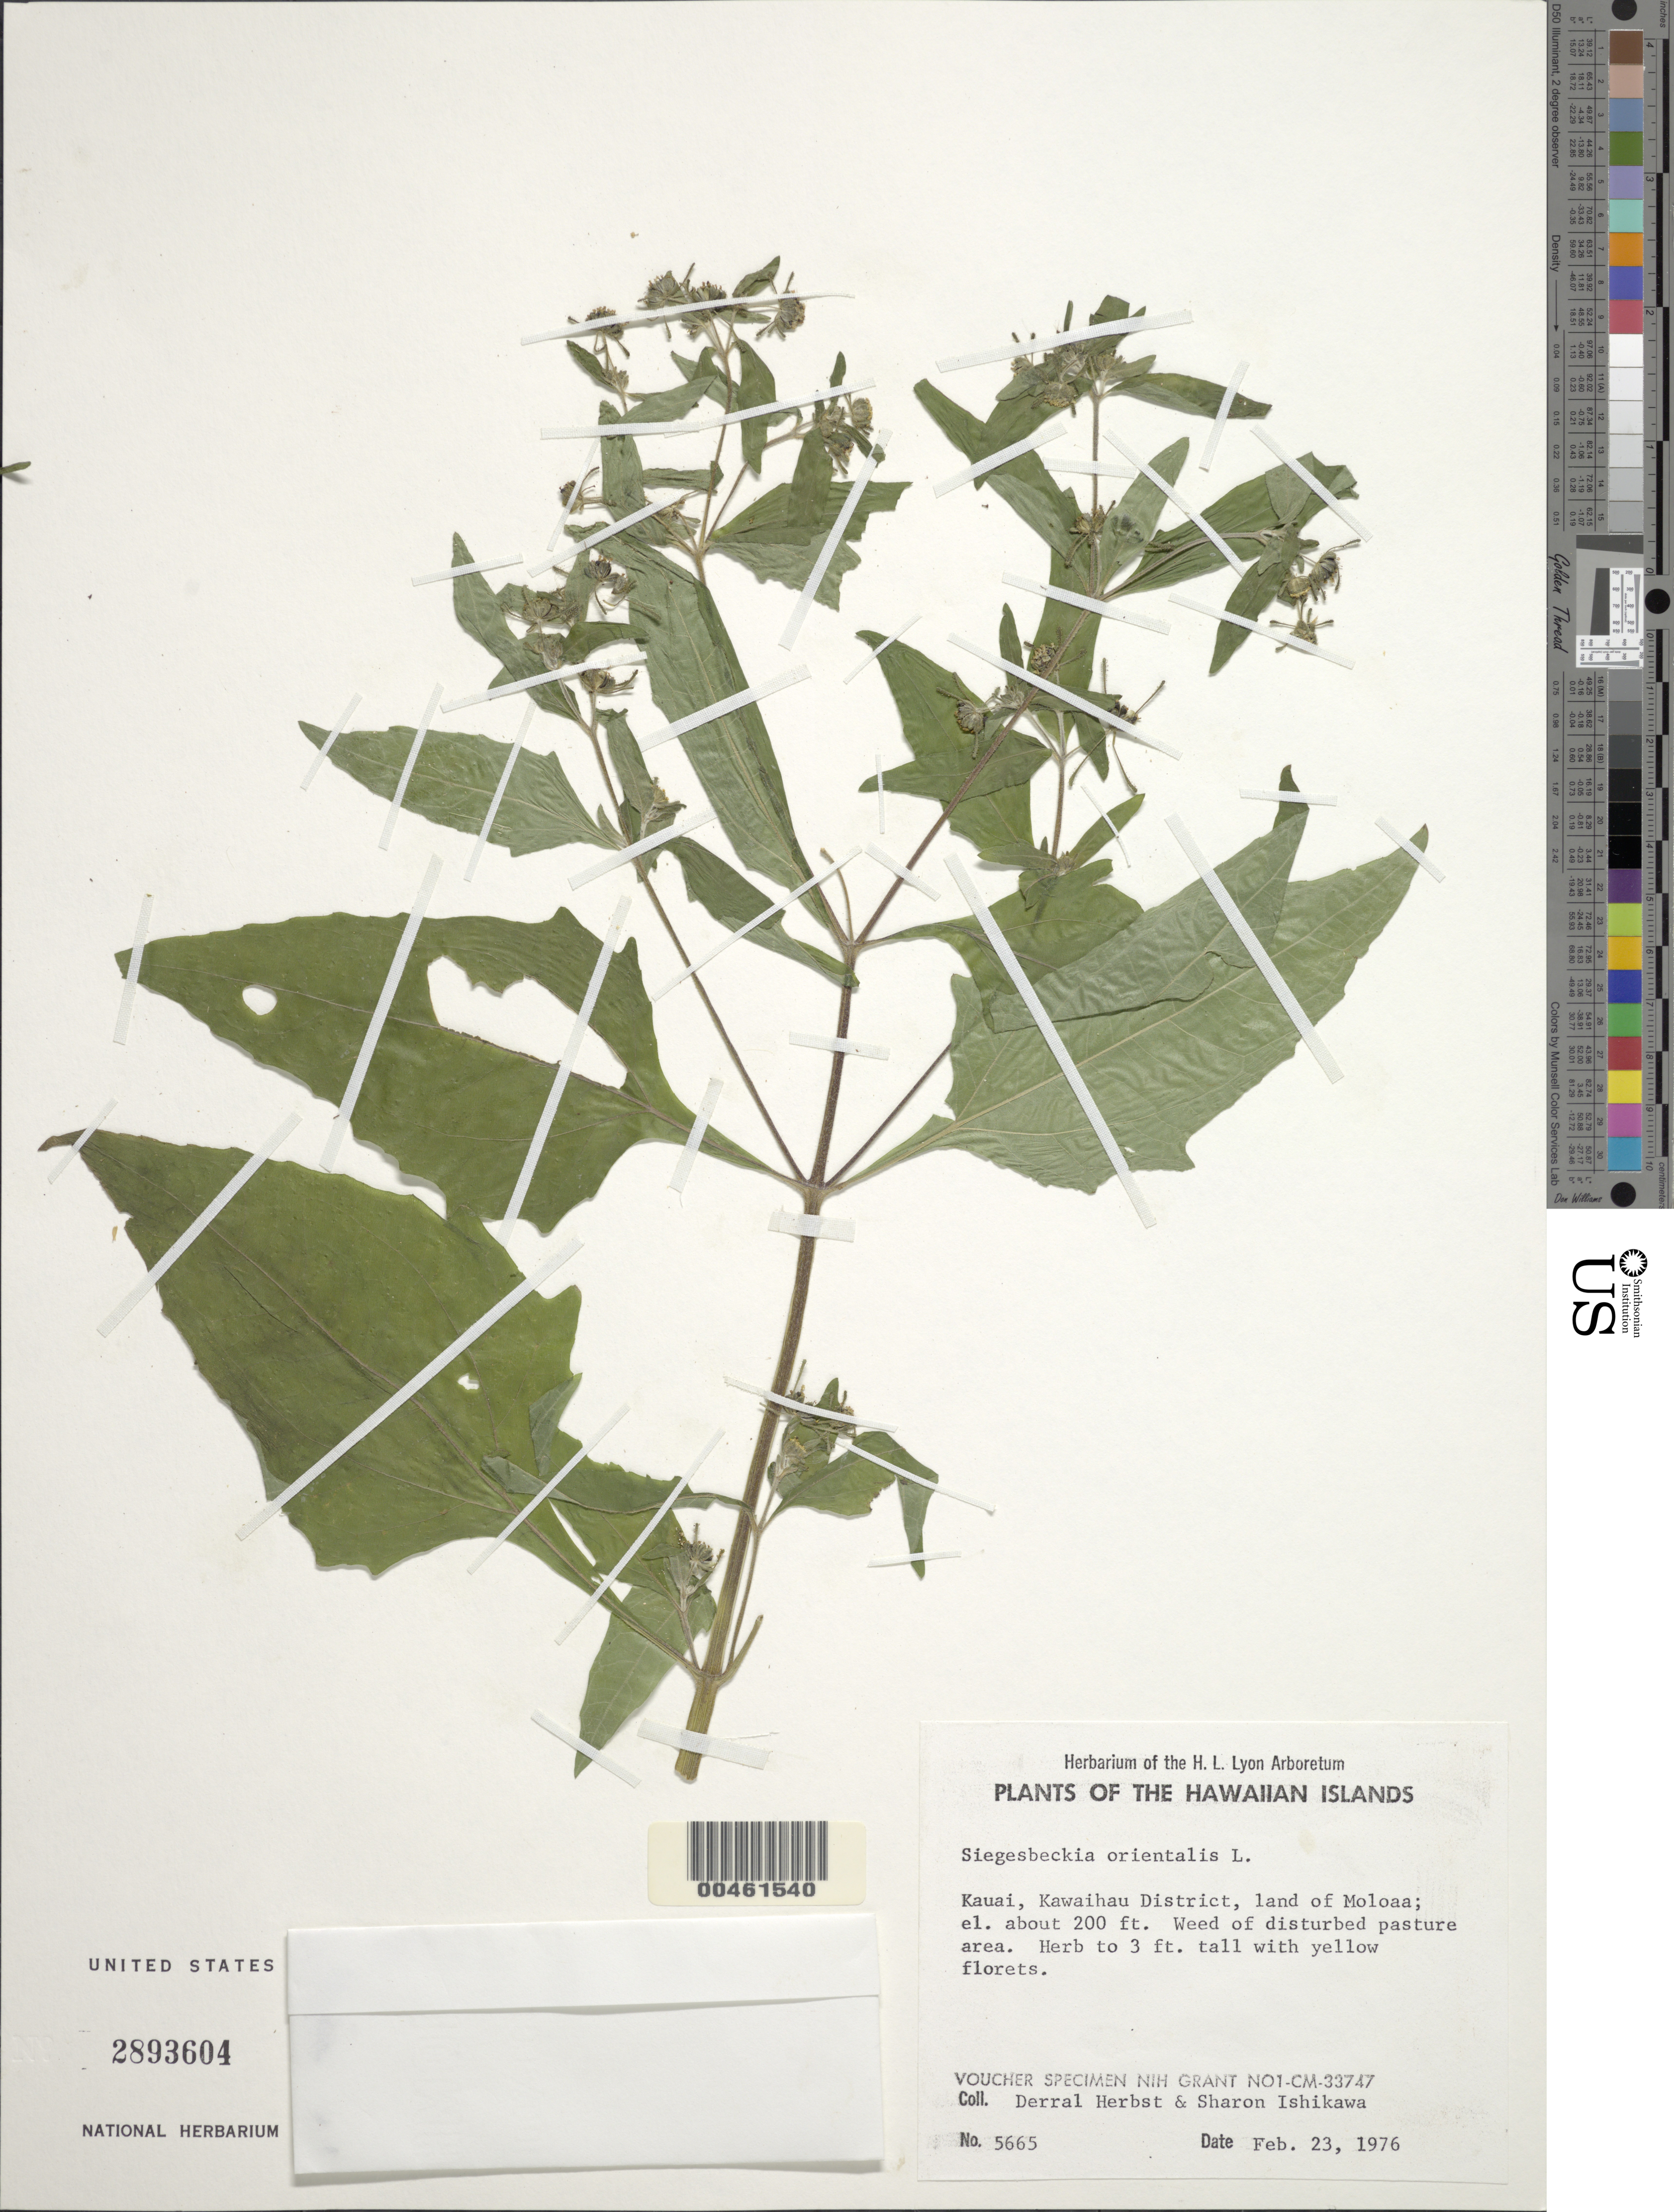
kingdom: Plantae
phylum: Tracheophyta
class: Magnoliopsida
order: Asterales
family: Asteraceae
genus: Sigesbeckia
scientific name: Sigesbeckia orientalis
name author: L.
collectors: D. R. Herbst & S. Ishikawa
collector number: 5665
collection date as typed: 23 Feb 1976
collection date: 1976-02-23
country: United States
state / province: Hawaii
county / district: Kauai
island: Kaua'i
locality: Kawaihau District, land of Moloaa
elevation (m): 61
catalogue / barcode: US 2893604